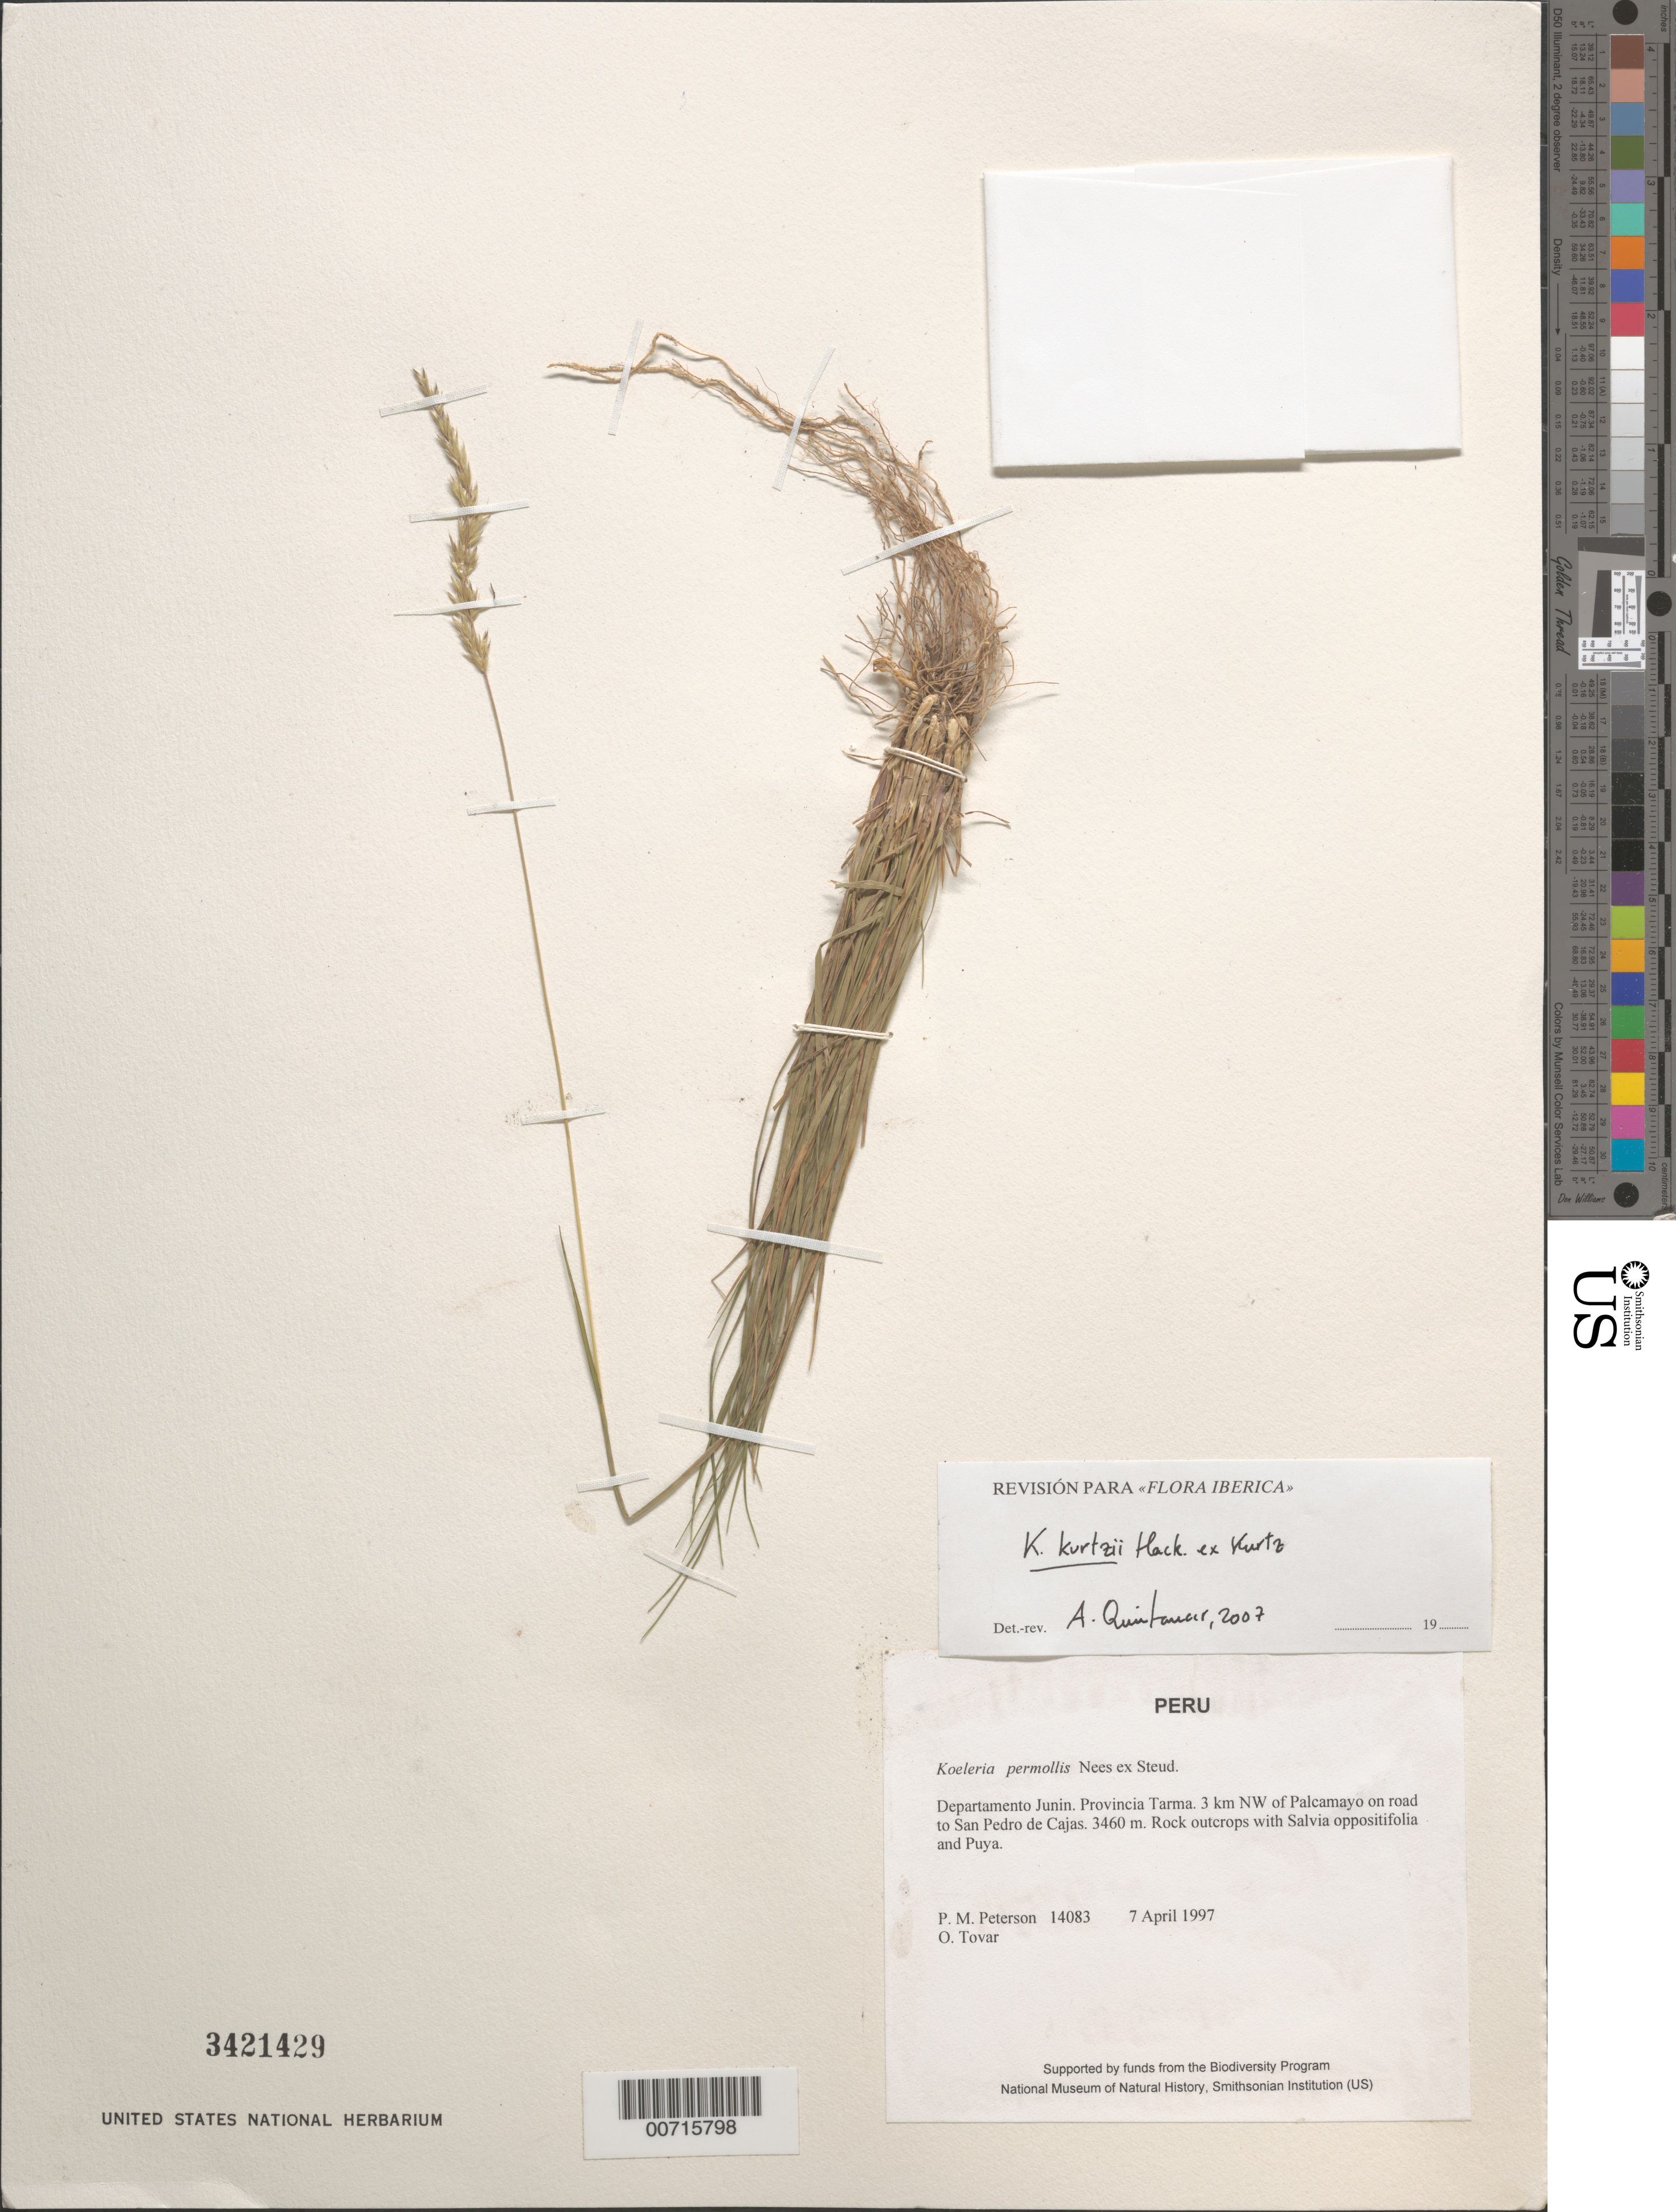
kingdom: Plantae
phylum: Tracheophyta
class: Liliopsida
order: Poales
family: Poaceae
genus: Koeleria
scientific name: Koeleria kurtzii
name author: Hack. ex Kurtz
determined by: Quintanar, A.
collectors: P. M. Peterson & Ó. Tovar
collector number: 14083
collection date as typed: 07 Apr 1997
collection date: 1997-04-07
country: Peru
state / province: Junín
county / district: Tarma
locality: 3 km NW of Palcamayo on road to San Pedro de Cajas.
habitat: Rock outcrops with Salvia oppositifolia and Puya.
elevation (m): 3460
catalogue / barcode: US 3421429